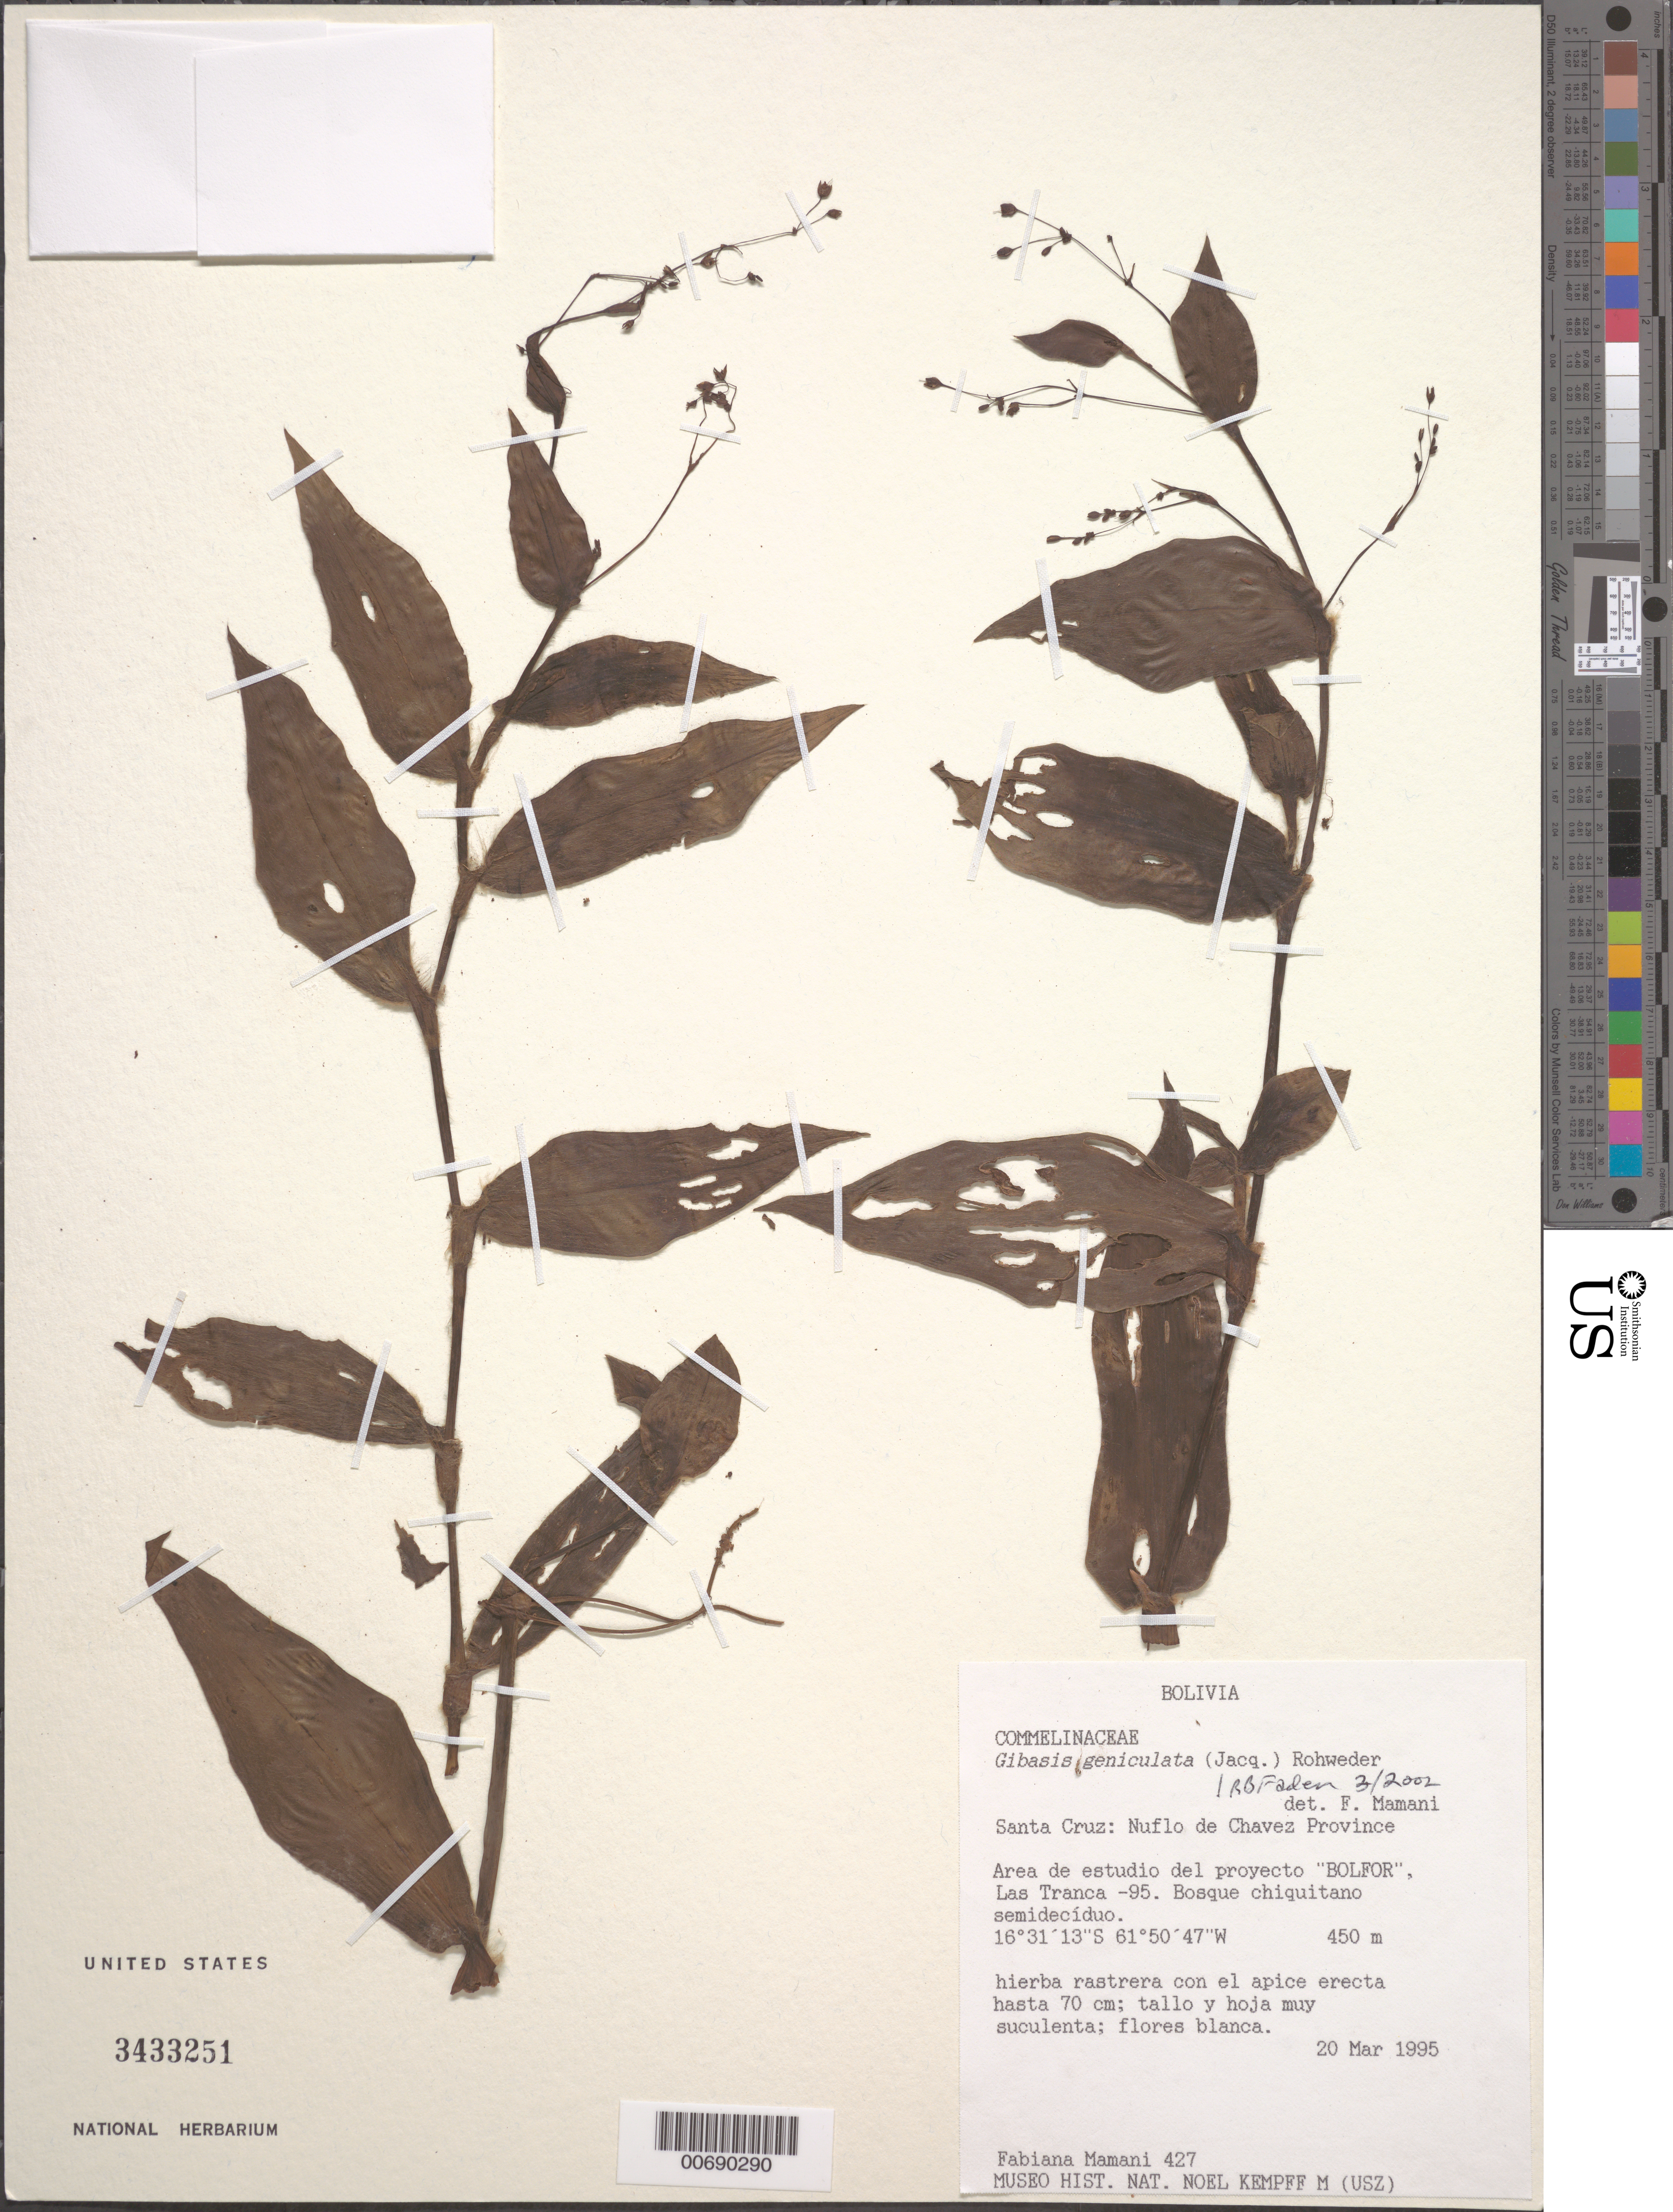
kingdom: Plantae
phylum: Tracheophyta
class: Liliopsida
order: Commelinales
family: Commelinaceae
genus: Gibasis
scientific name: Gibasis geniculata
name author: (Jacq.) Rohweder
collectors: F. Mamani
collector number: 427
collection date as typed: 20 Mar 1995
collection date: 1995-03-20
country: Bolivia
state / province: Santa Cruz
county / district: Ñuflo de Chávez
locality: Bolfor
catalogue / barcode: US 3433251